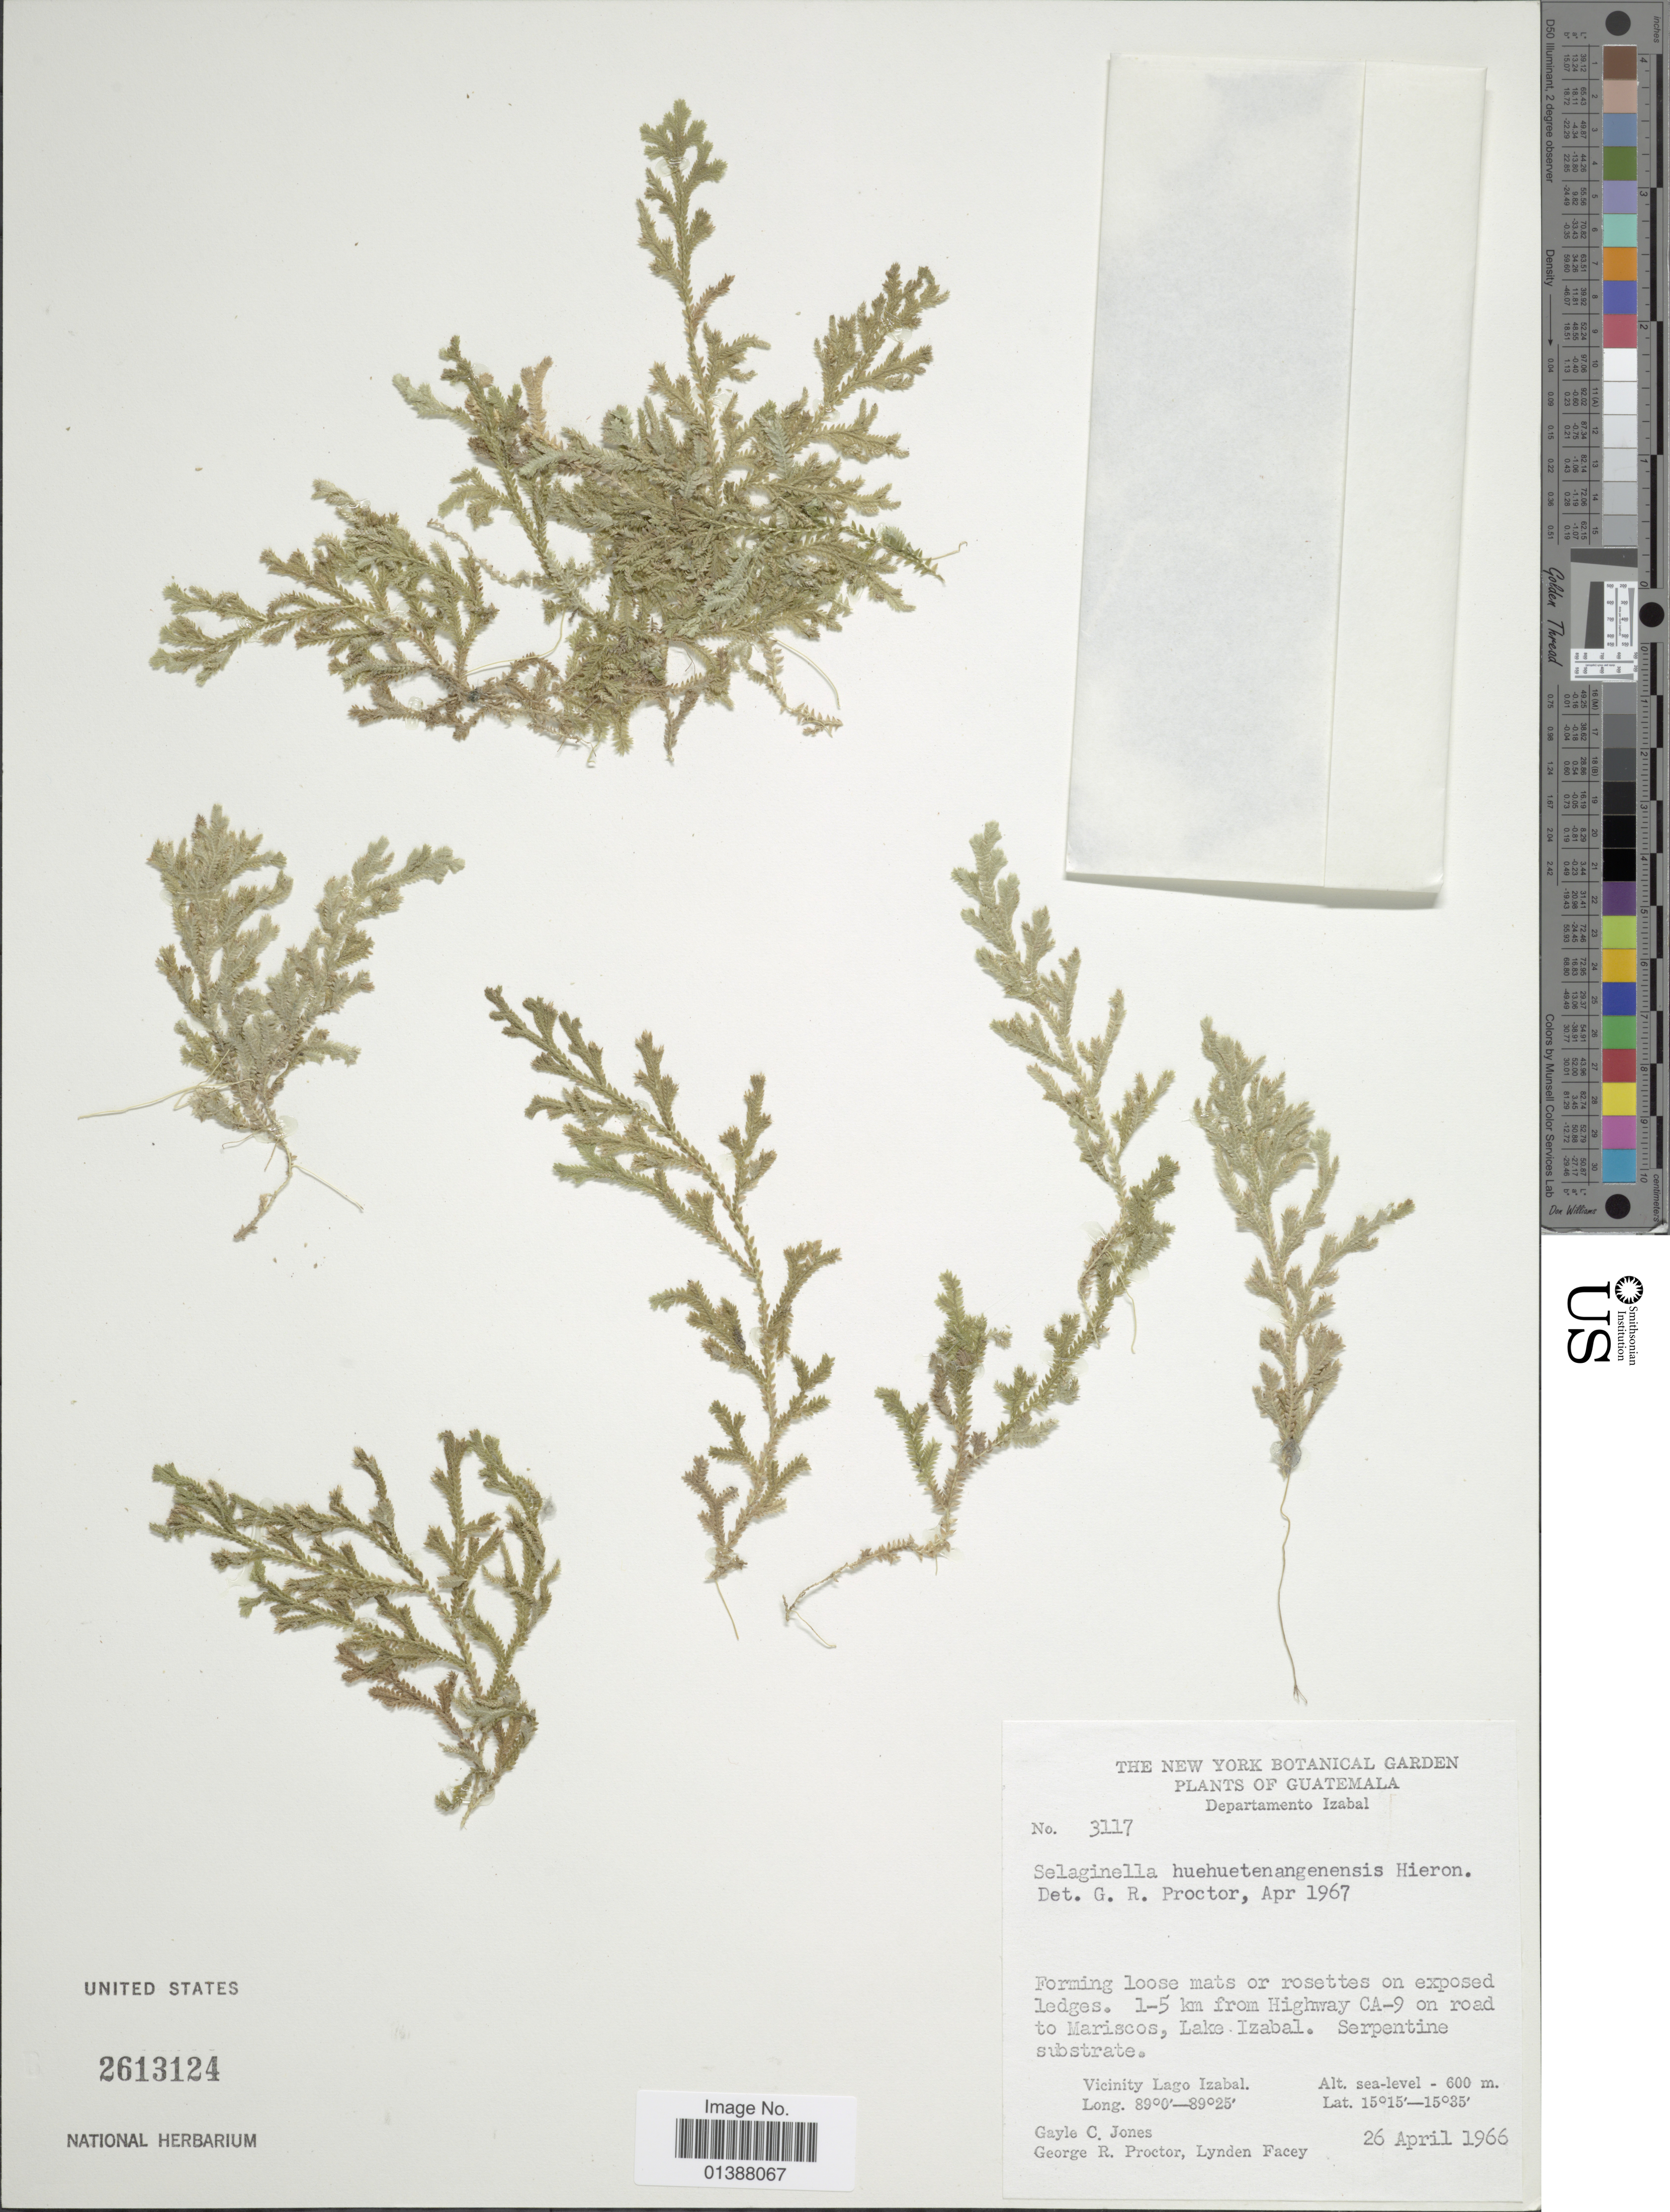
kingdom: Plantae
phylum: Tracheophyta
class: Lycopodiopsida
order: Selaginellales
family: Selaginellaceae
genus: Selaginella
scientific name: Selaginella huehuetenangensis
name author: Hieron.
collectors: G. C. Jones, G. R. Proctor & L. Facey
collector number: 3117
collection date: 1966-04-26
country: Guatemala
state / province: Izabal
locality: Departamento Izabal, 1-5 km from Highway CA-9 on road to Mariscos, lake Island Izabal, Vicinity Lago izabal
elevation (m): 600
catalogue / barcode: US 2613124